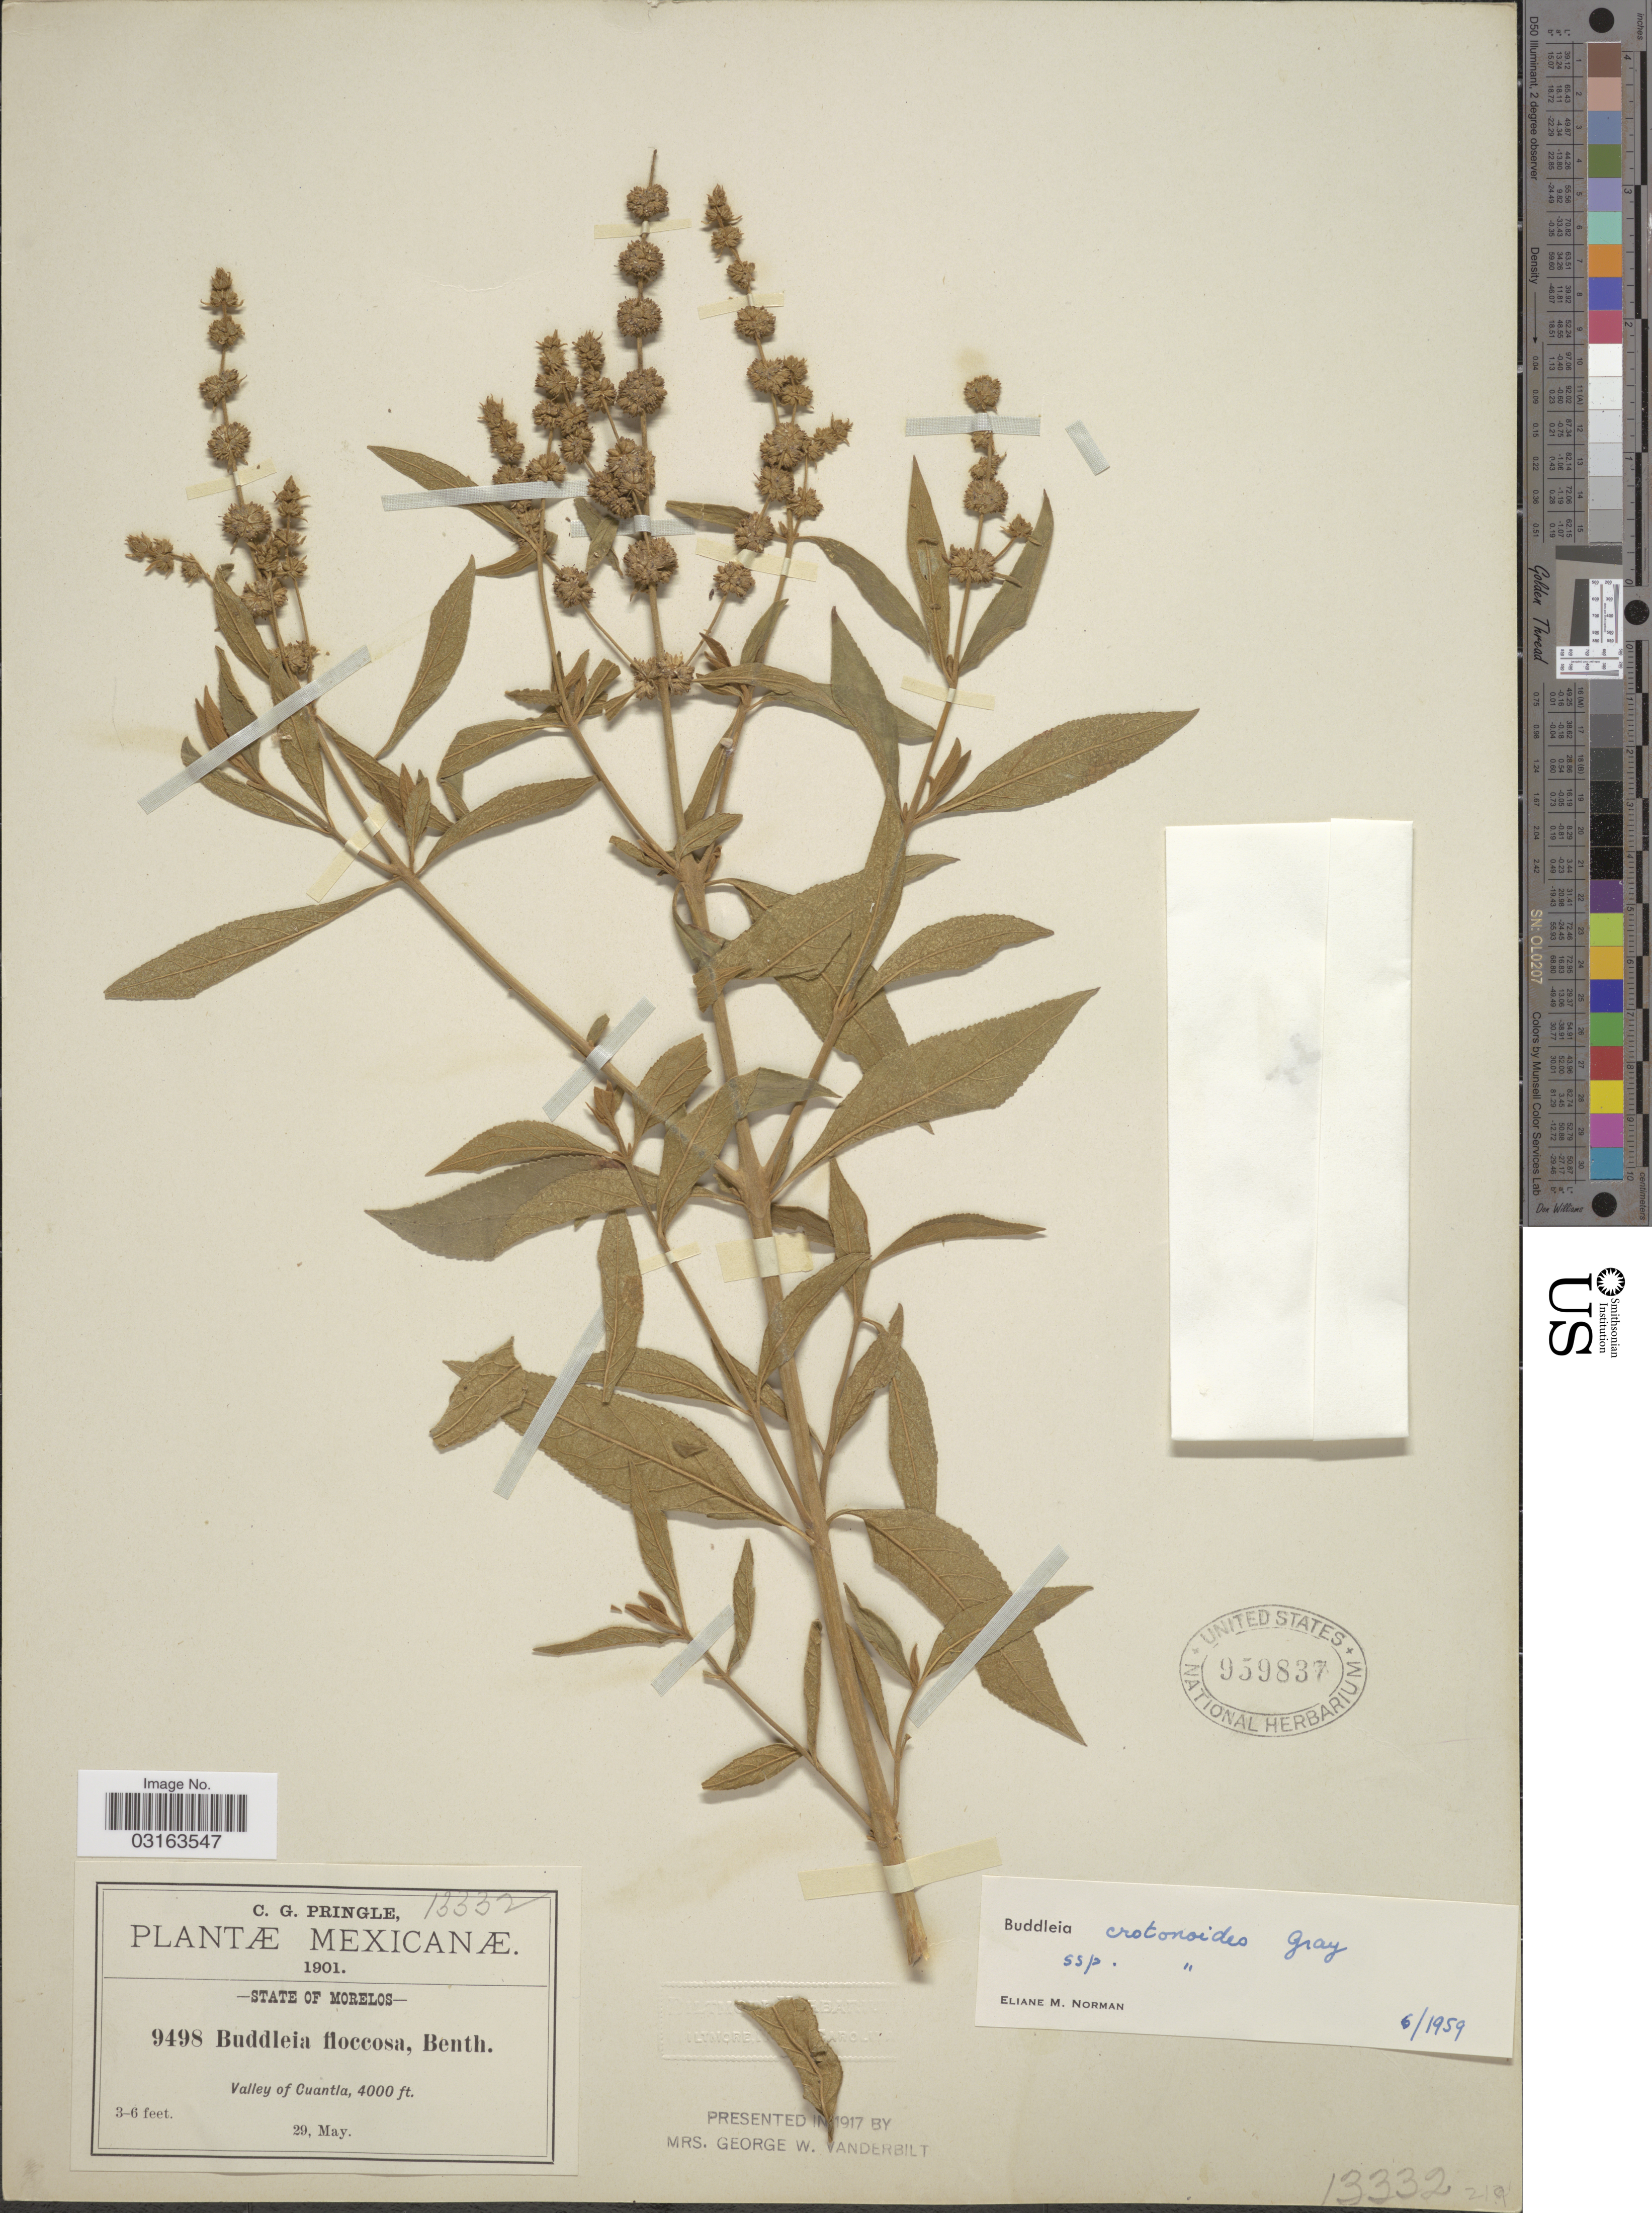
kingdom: Plantae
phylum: Tracheophyta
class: Magnoliopsida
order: Lamiales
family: Scrophulariaceae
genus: Buddleja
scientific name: Buddleja crotonoides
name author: A. Gray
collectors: C. G. Pringle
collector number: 9498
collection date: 1901-05-29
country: Mexico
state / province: Morelos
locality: Valley of Cuantla.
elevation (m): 1219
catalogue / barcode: US 959837